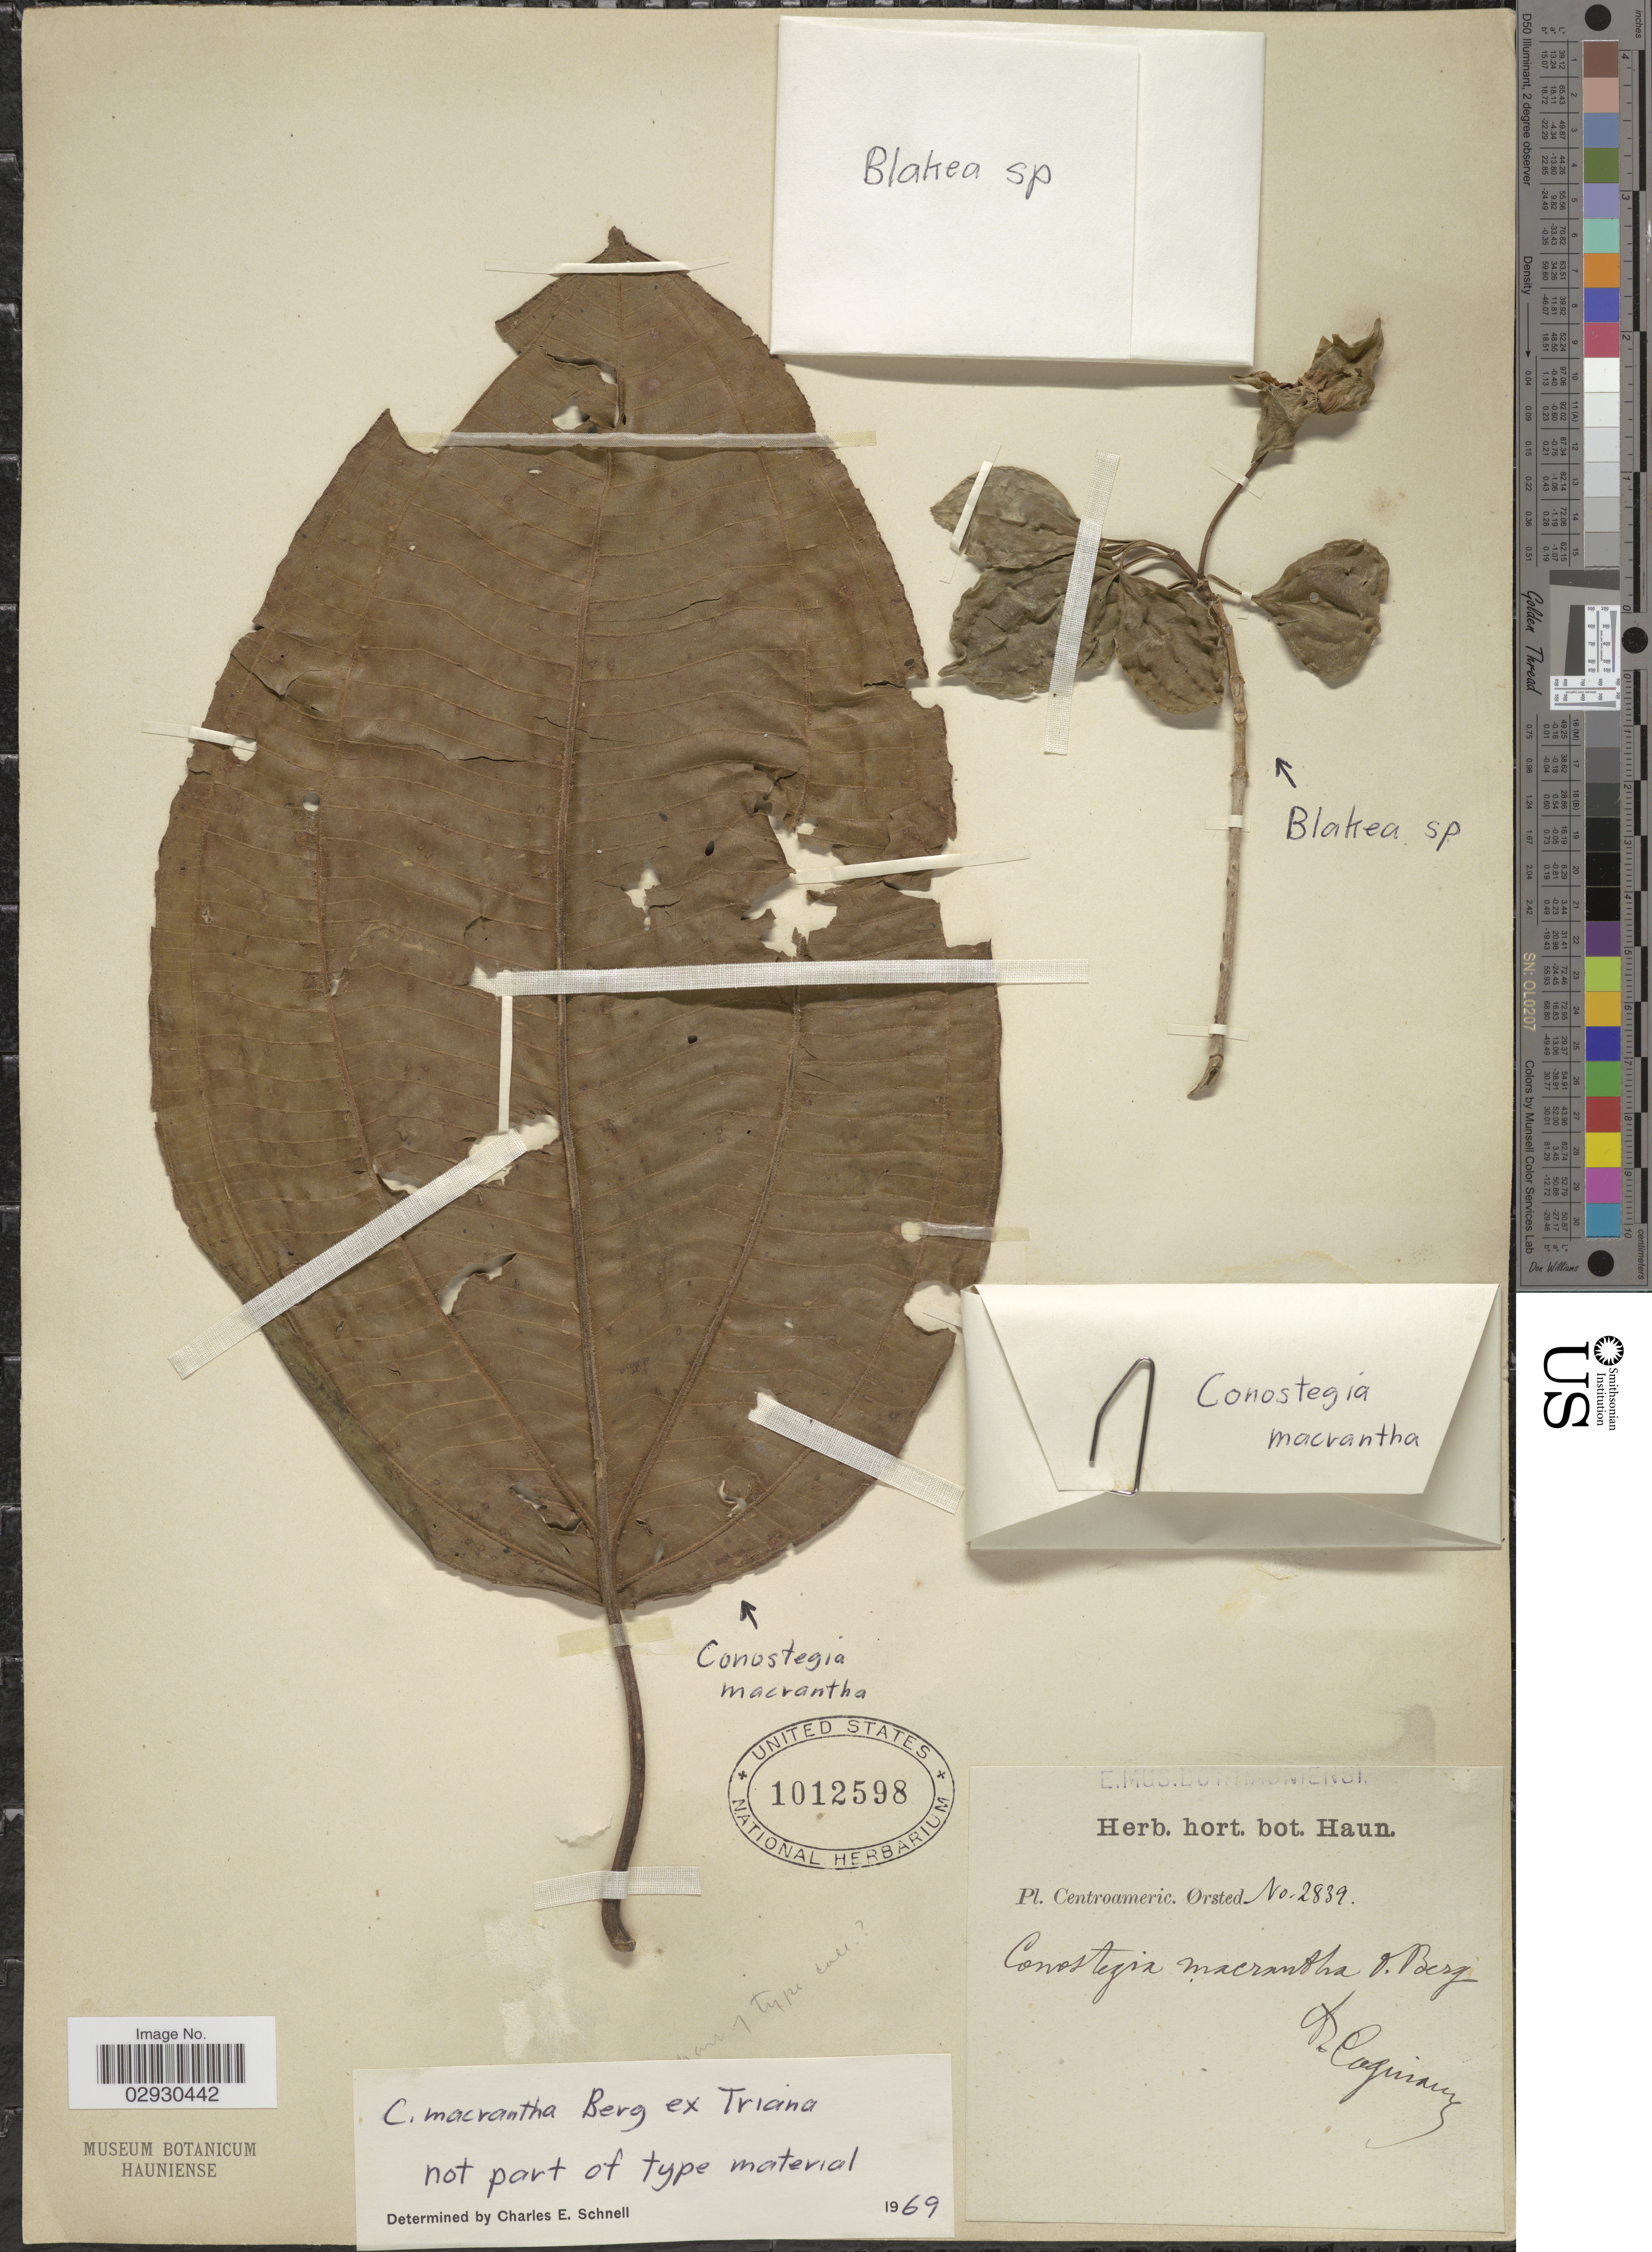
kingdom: Plantae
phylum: Tracheophyta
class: Magnoliopsida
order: Myrtales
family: Melastomataceae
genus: Conostegia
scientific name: Conostegia macrantha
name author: O. Berg ex Triana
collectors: Ørsted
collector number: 2839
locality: Centroameric.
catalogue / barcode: US 1012598